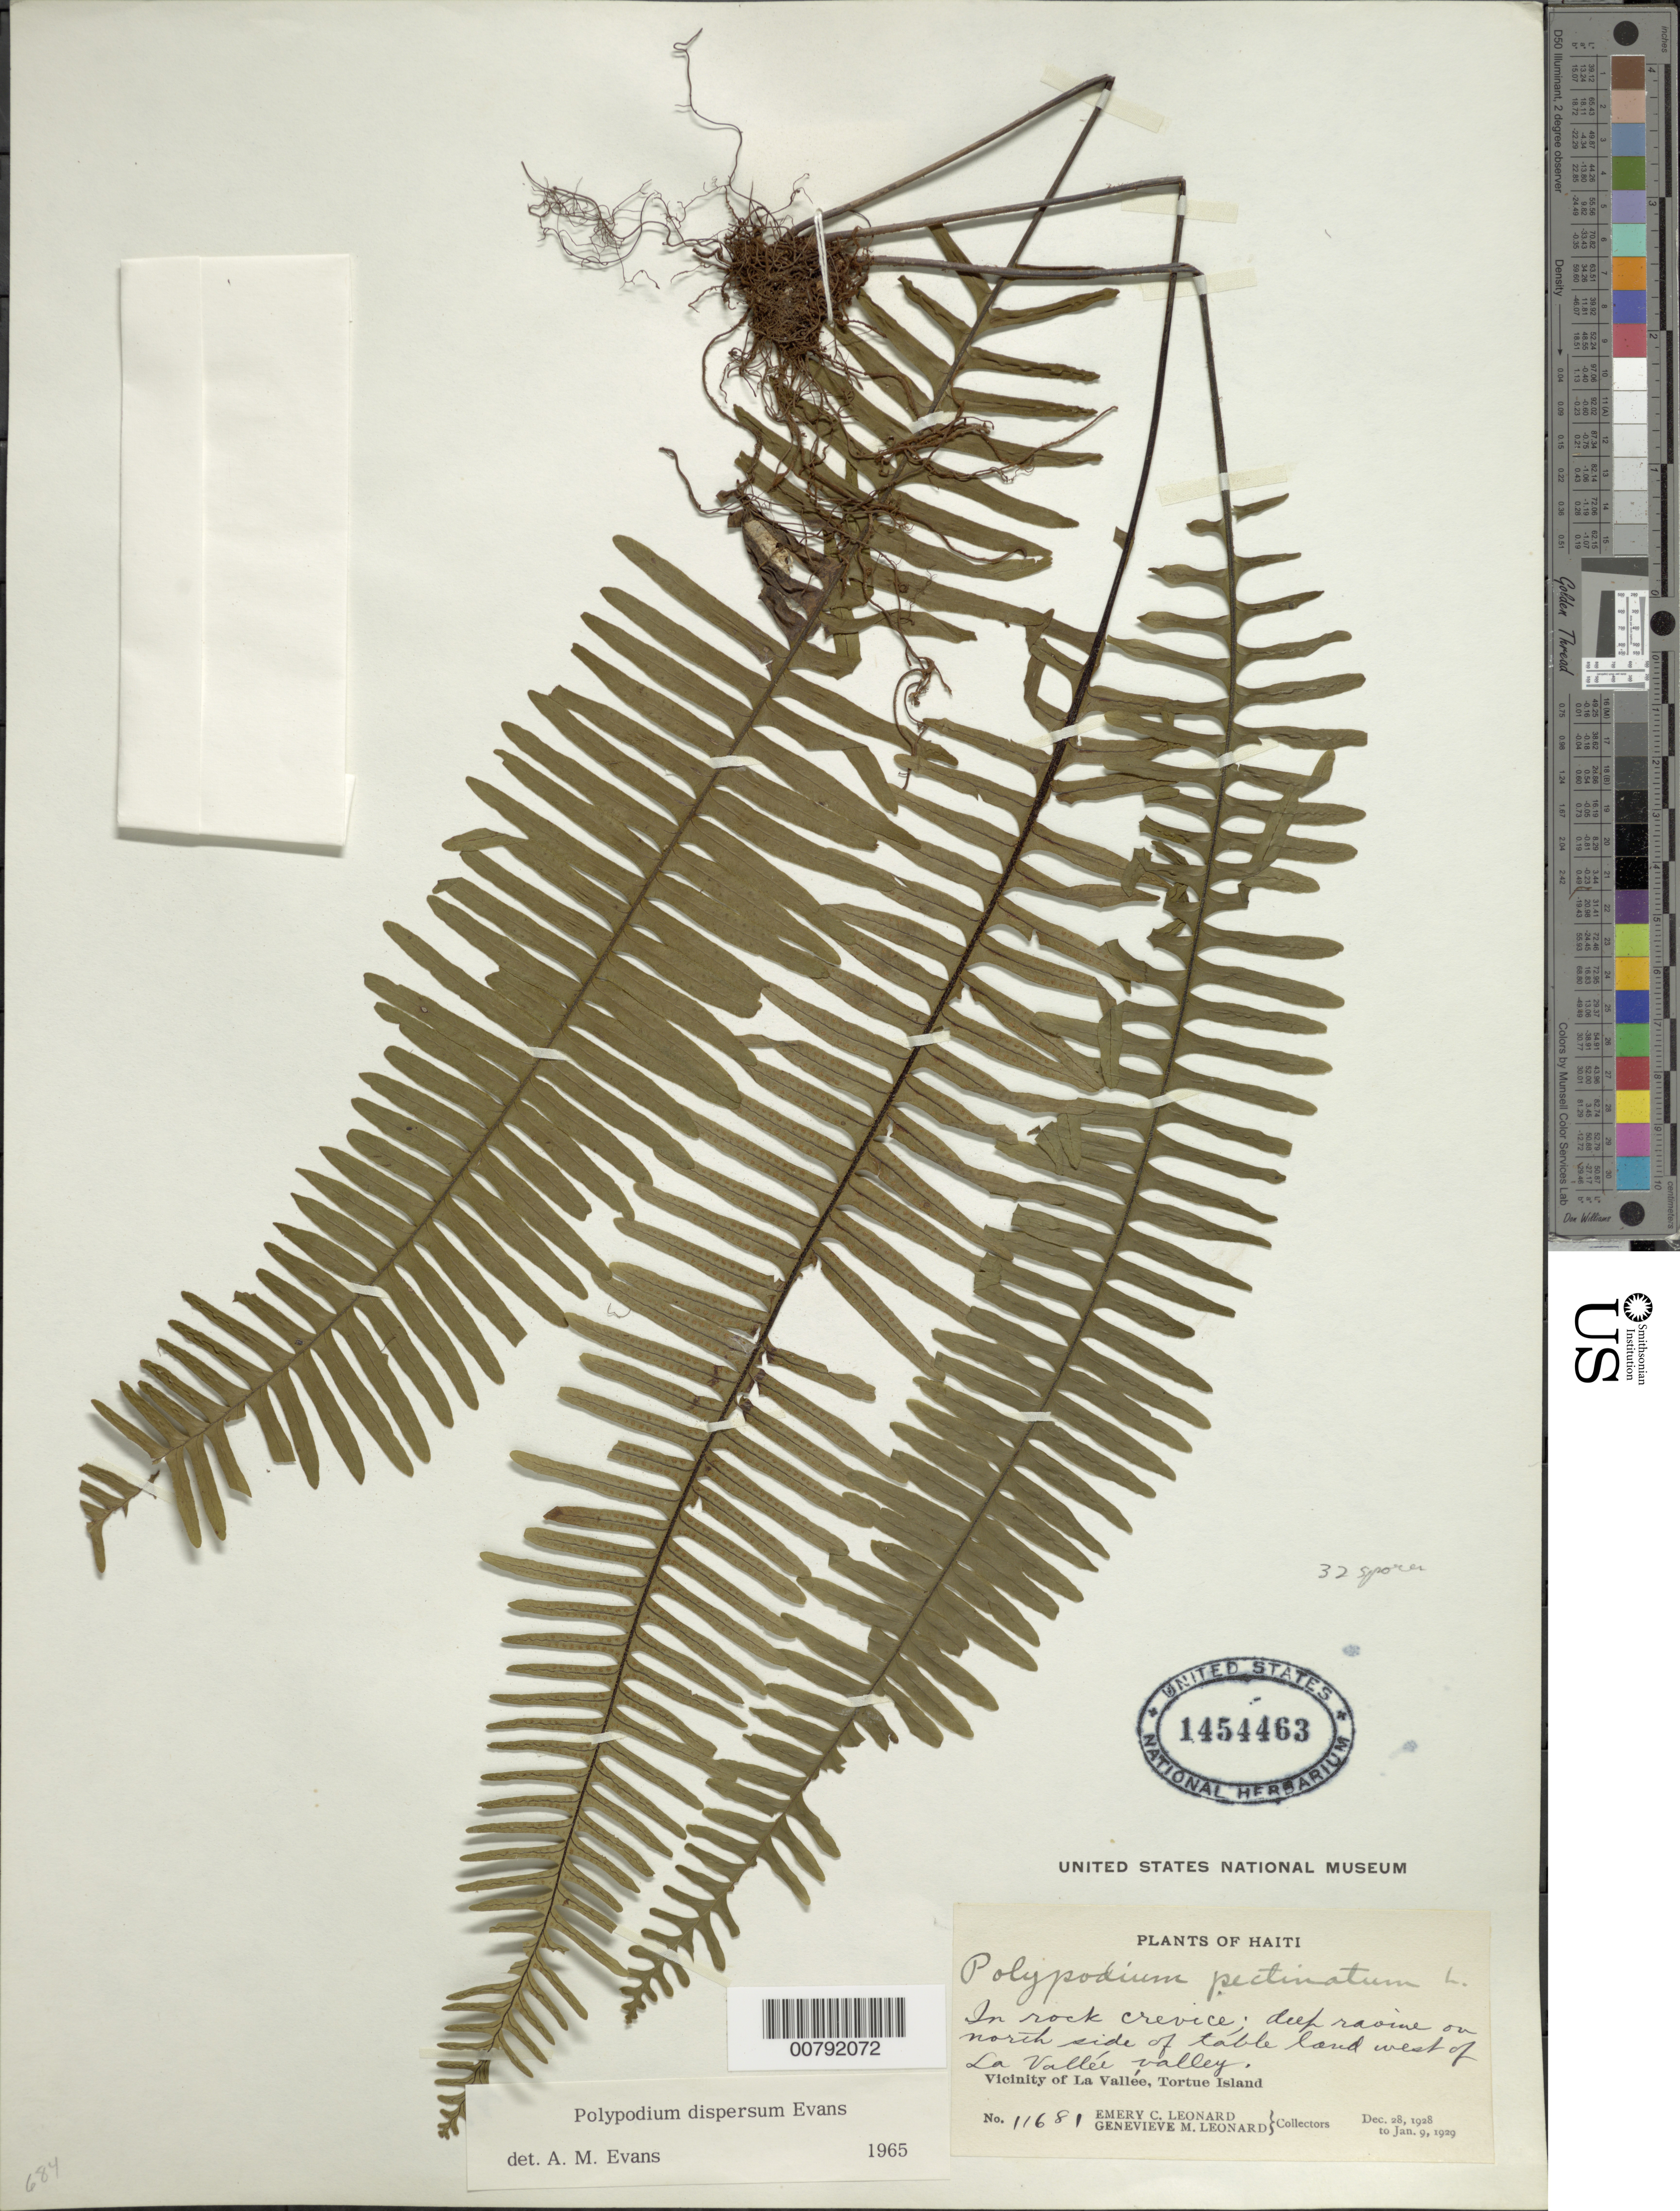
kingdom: Plantae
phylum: Tracheophyta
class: Polypodiopsida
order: Polypodiales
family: Polypodiaceae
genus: Pecluma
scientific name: Pecluma dispersa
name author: (A.M. Evans) M.G. Price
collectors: E. C. Leonard & G. M. Leonard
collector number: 11681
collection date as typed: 28 Dec 1929 09 Jan 1929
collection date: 1929-01-09/1929-12-28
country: Haiti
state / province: Nord-Óuest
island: Île de la Tortue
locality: La Vallée, W of; Tortue Island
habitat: In rock crevice; deep ravine on N side of tableland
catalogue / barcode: US 1454463